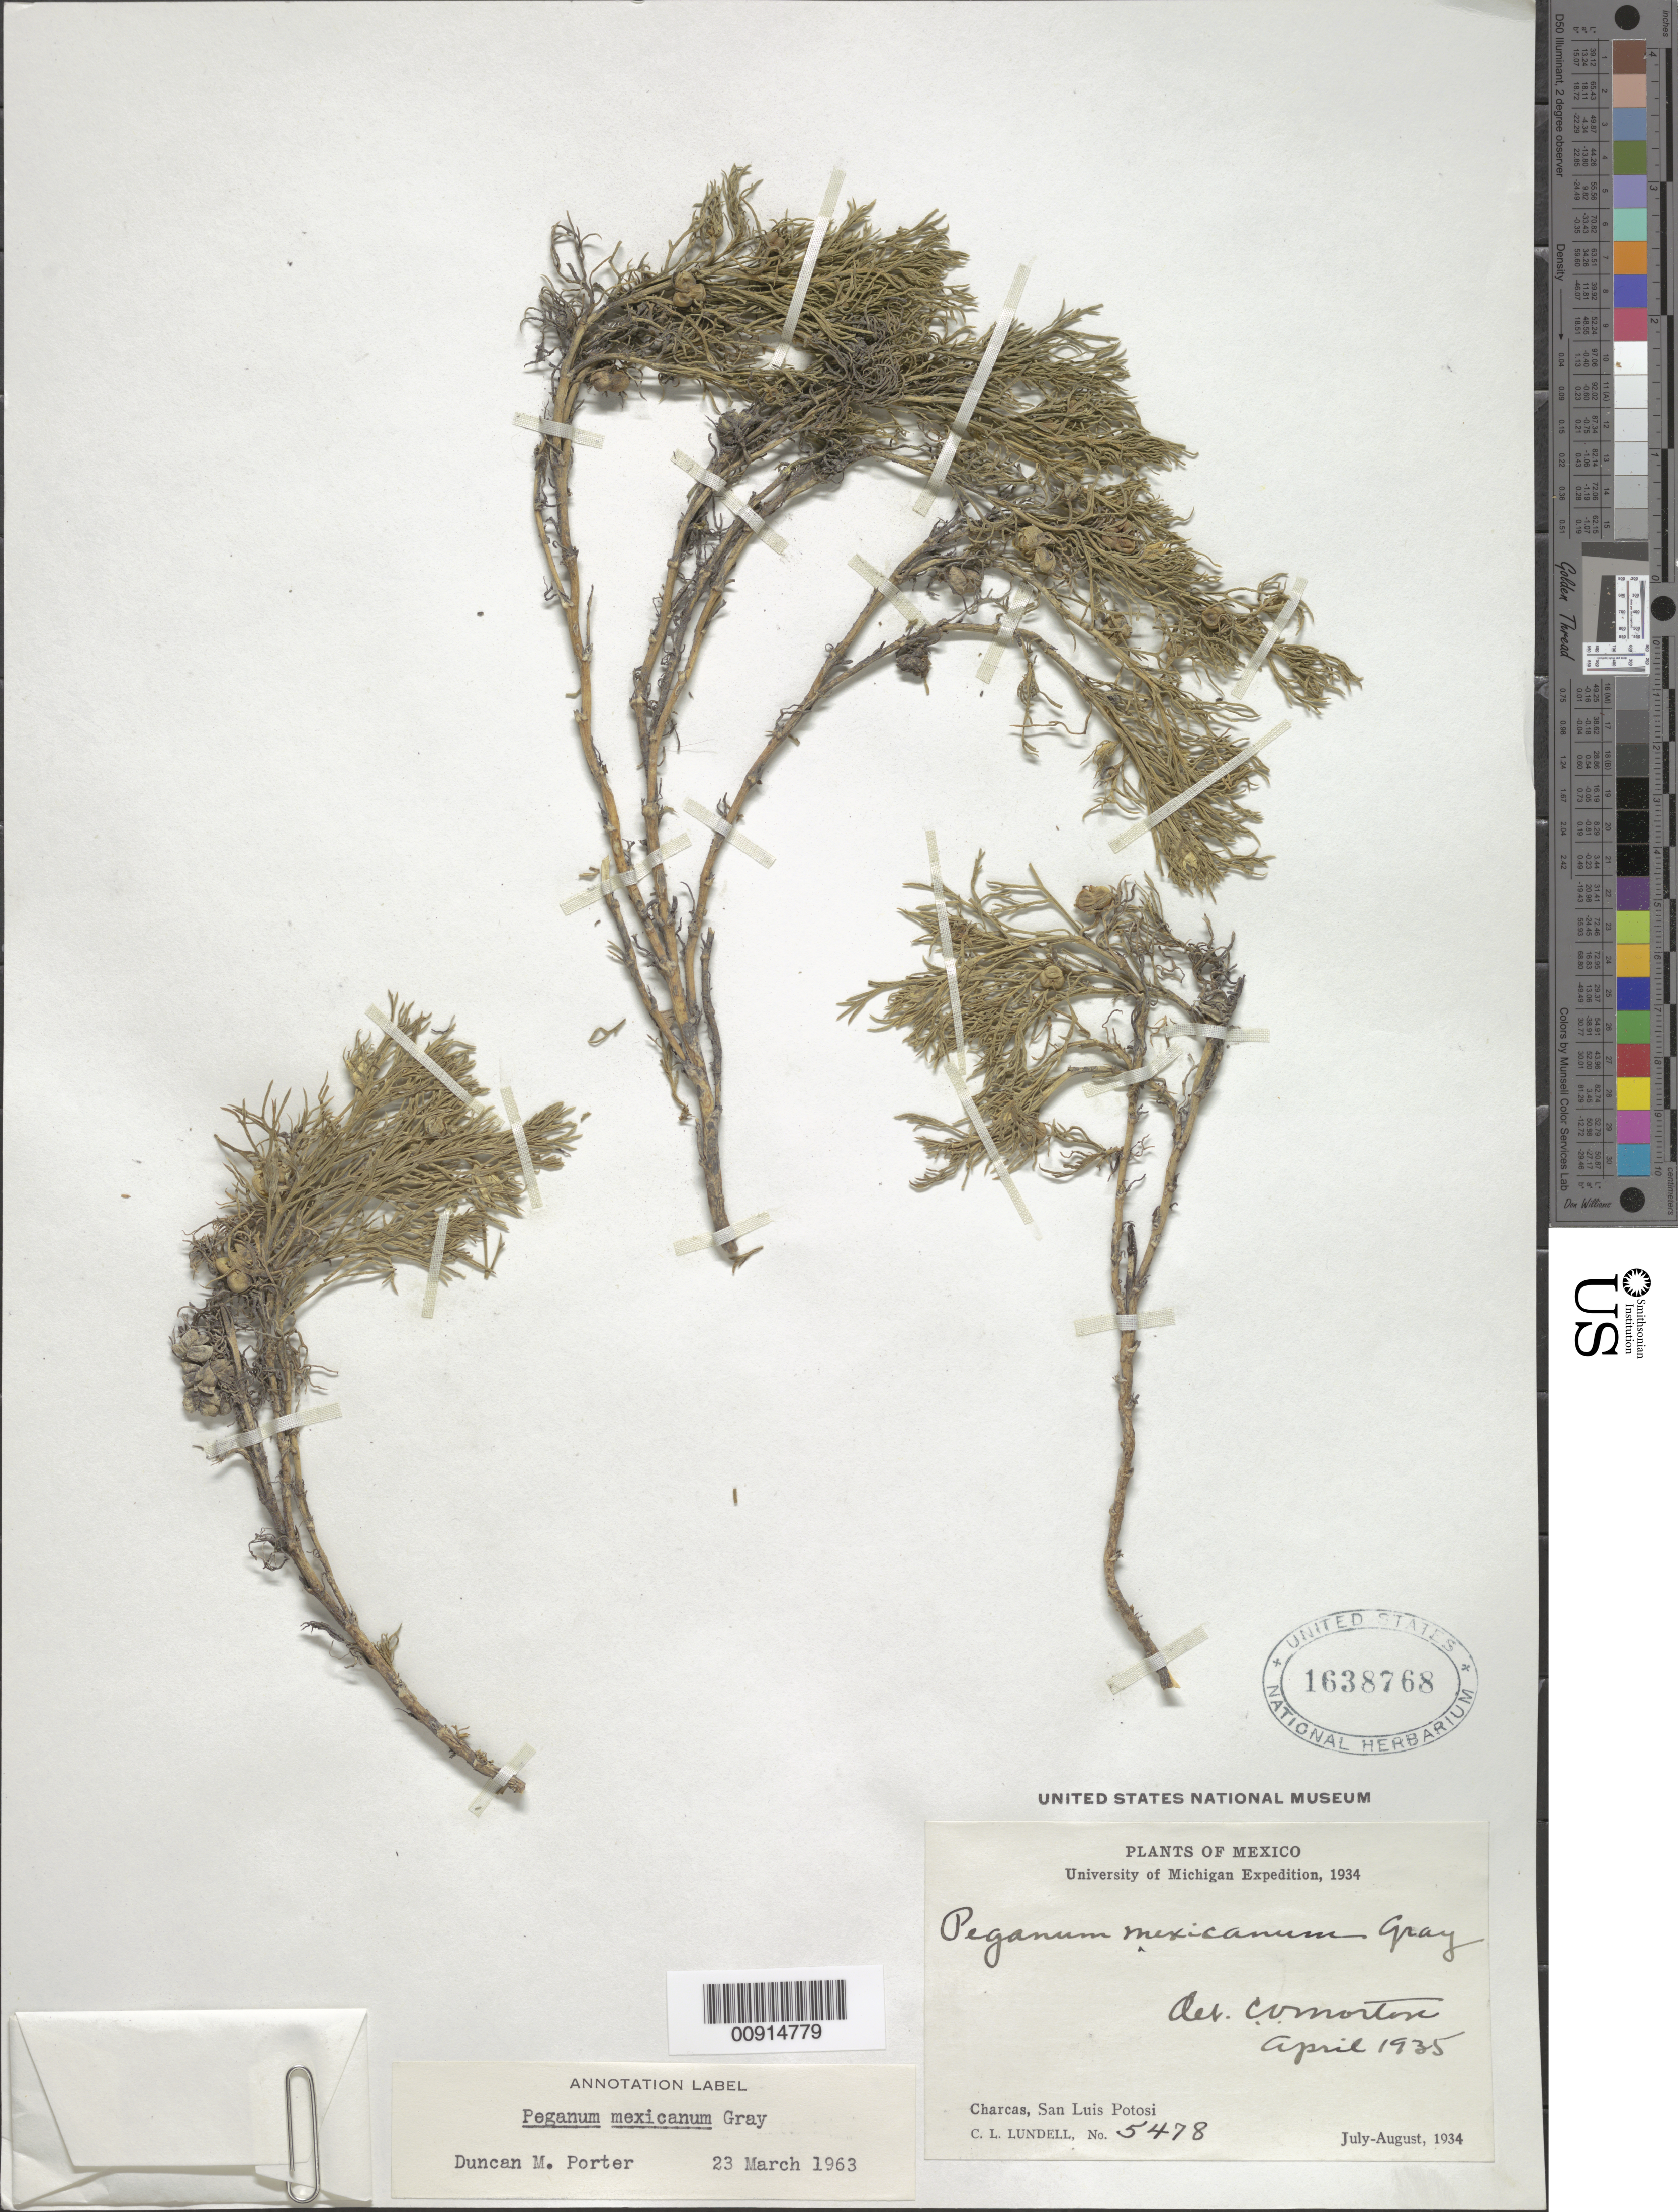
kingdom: Plantae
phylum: Tracheophyta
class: Magnoliopsida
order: Sapindales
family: Tetradiclidaceae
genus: Peganum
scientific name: Peganum mexicanum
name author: A. Gray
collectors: C. L. Lundell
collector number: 5478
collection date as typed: Jul 1934 to -- Aug 1934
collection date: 1934-07/1934-08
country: Mexico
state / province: San Luis Potosí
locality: Charcas, San Luis Potosí.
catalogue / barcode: US 1638768